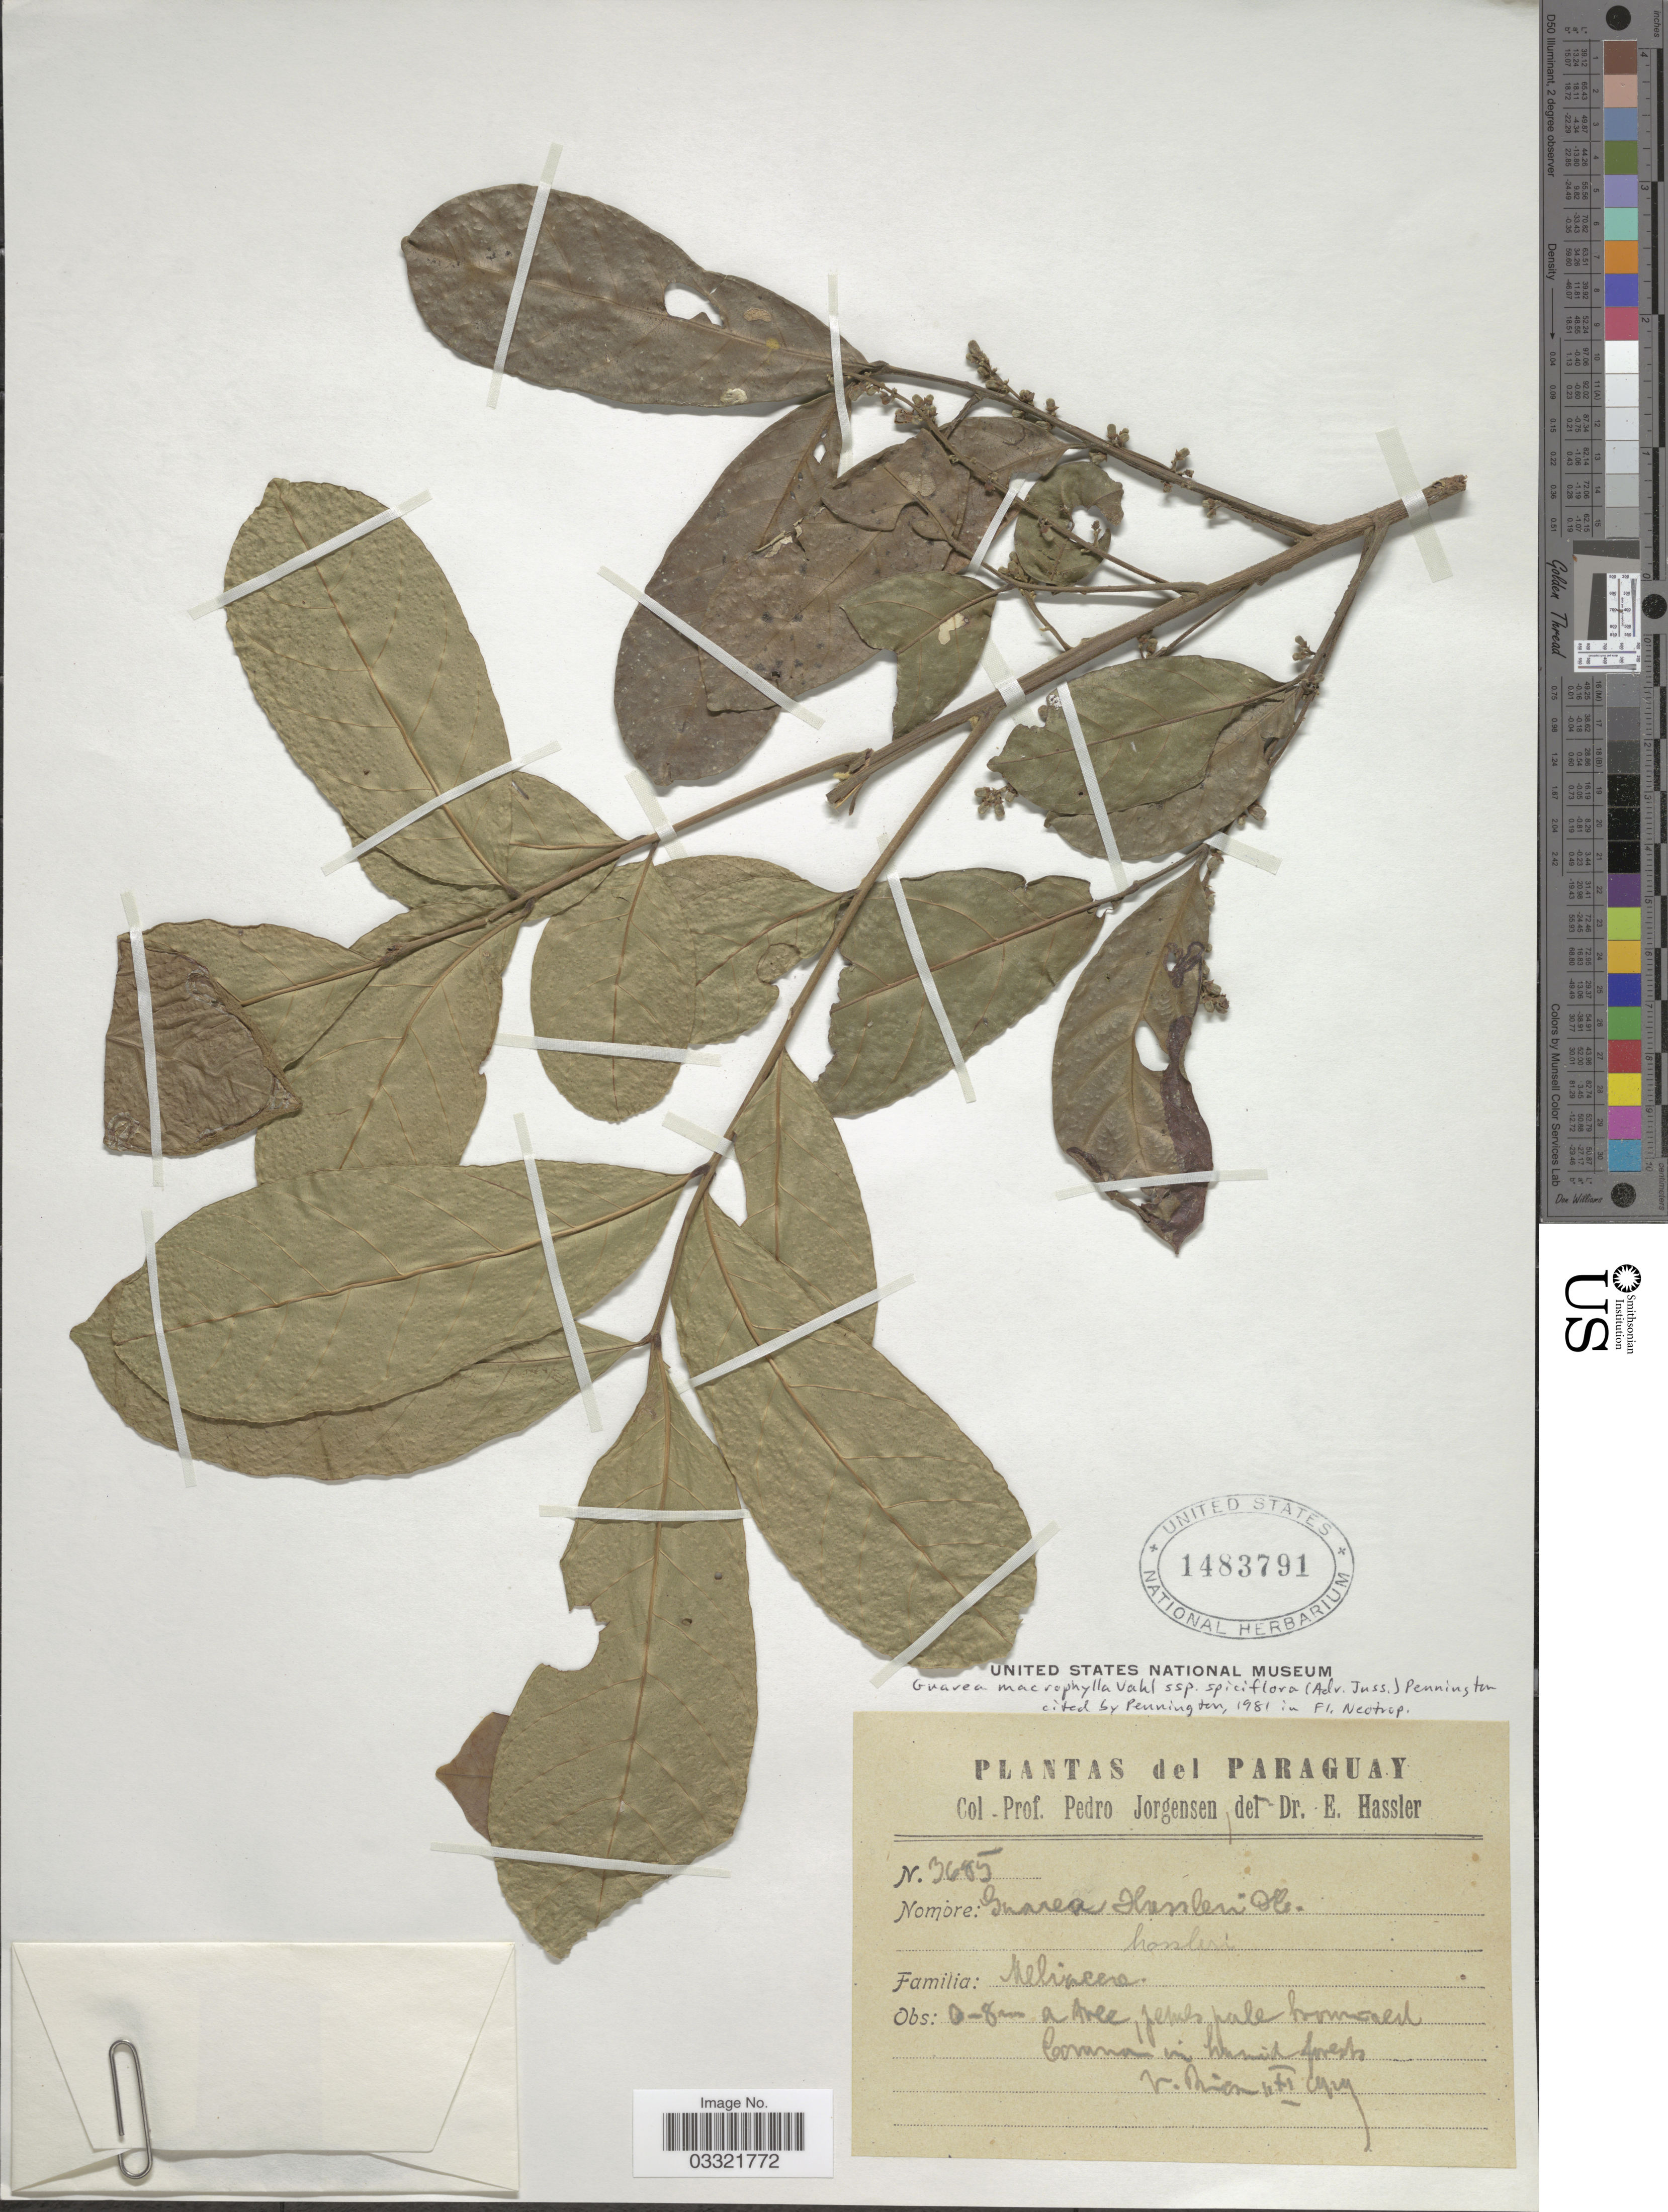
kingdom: Plantae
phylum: Tracheophyta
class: Magnoliopsida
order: Sapindales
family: Meliaceae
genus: Guarea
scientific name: Guarea macrophylla subsp. spiciflora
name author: (A. Juss.) T.D. Penn.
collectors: P. Jörgensen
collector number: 3685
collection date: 1929-11-11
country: Paraguay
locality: V. Rica.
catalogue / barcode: US 1483791